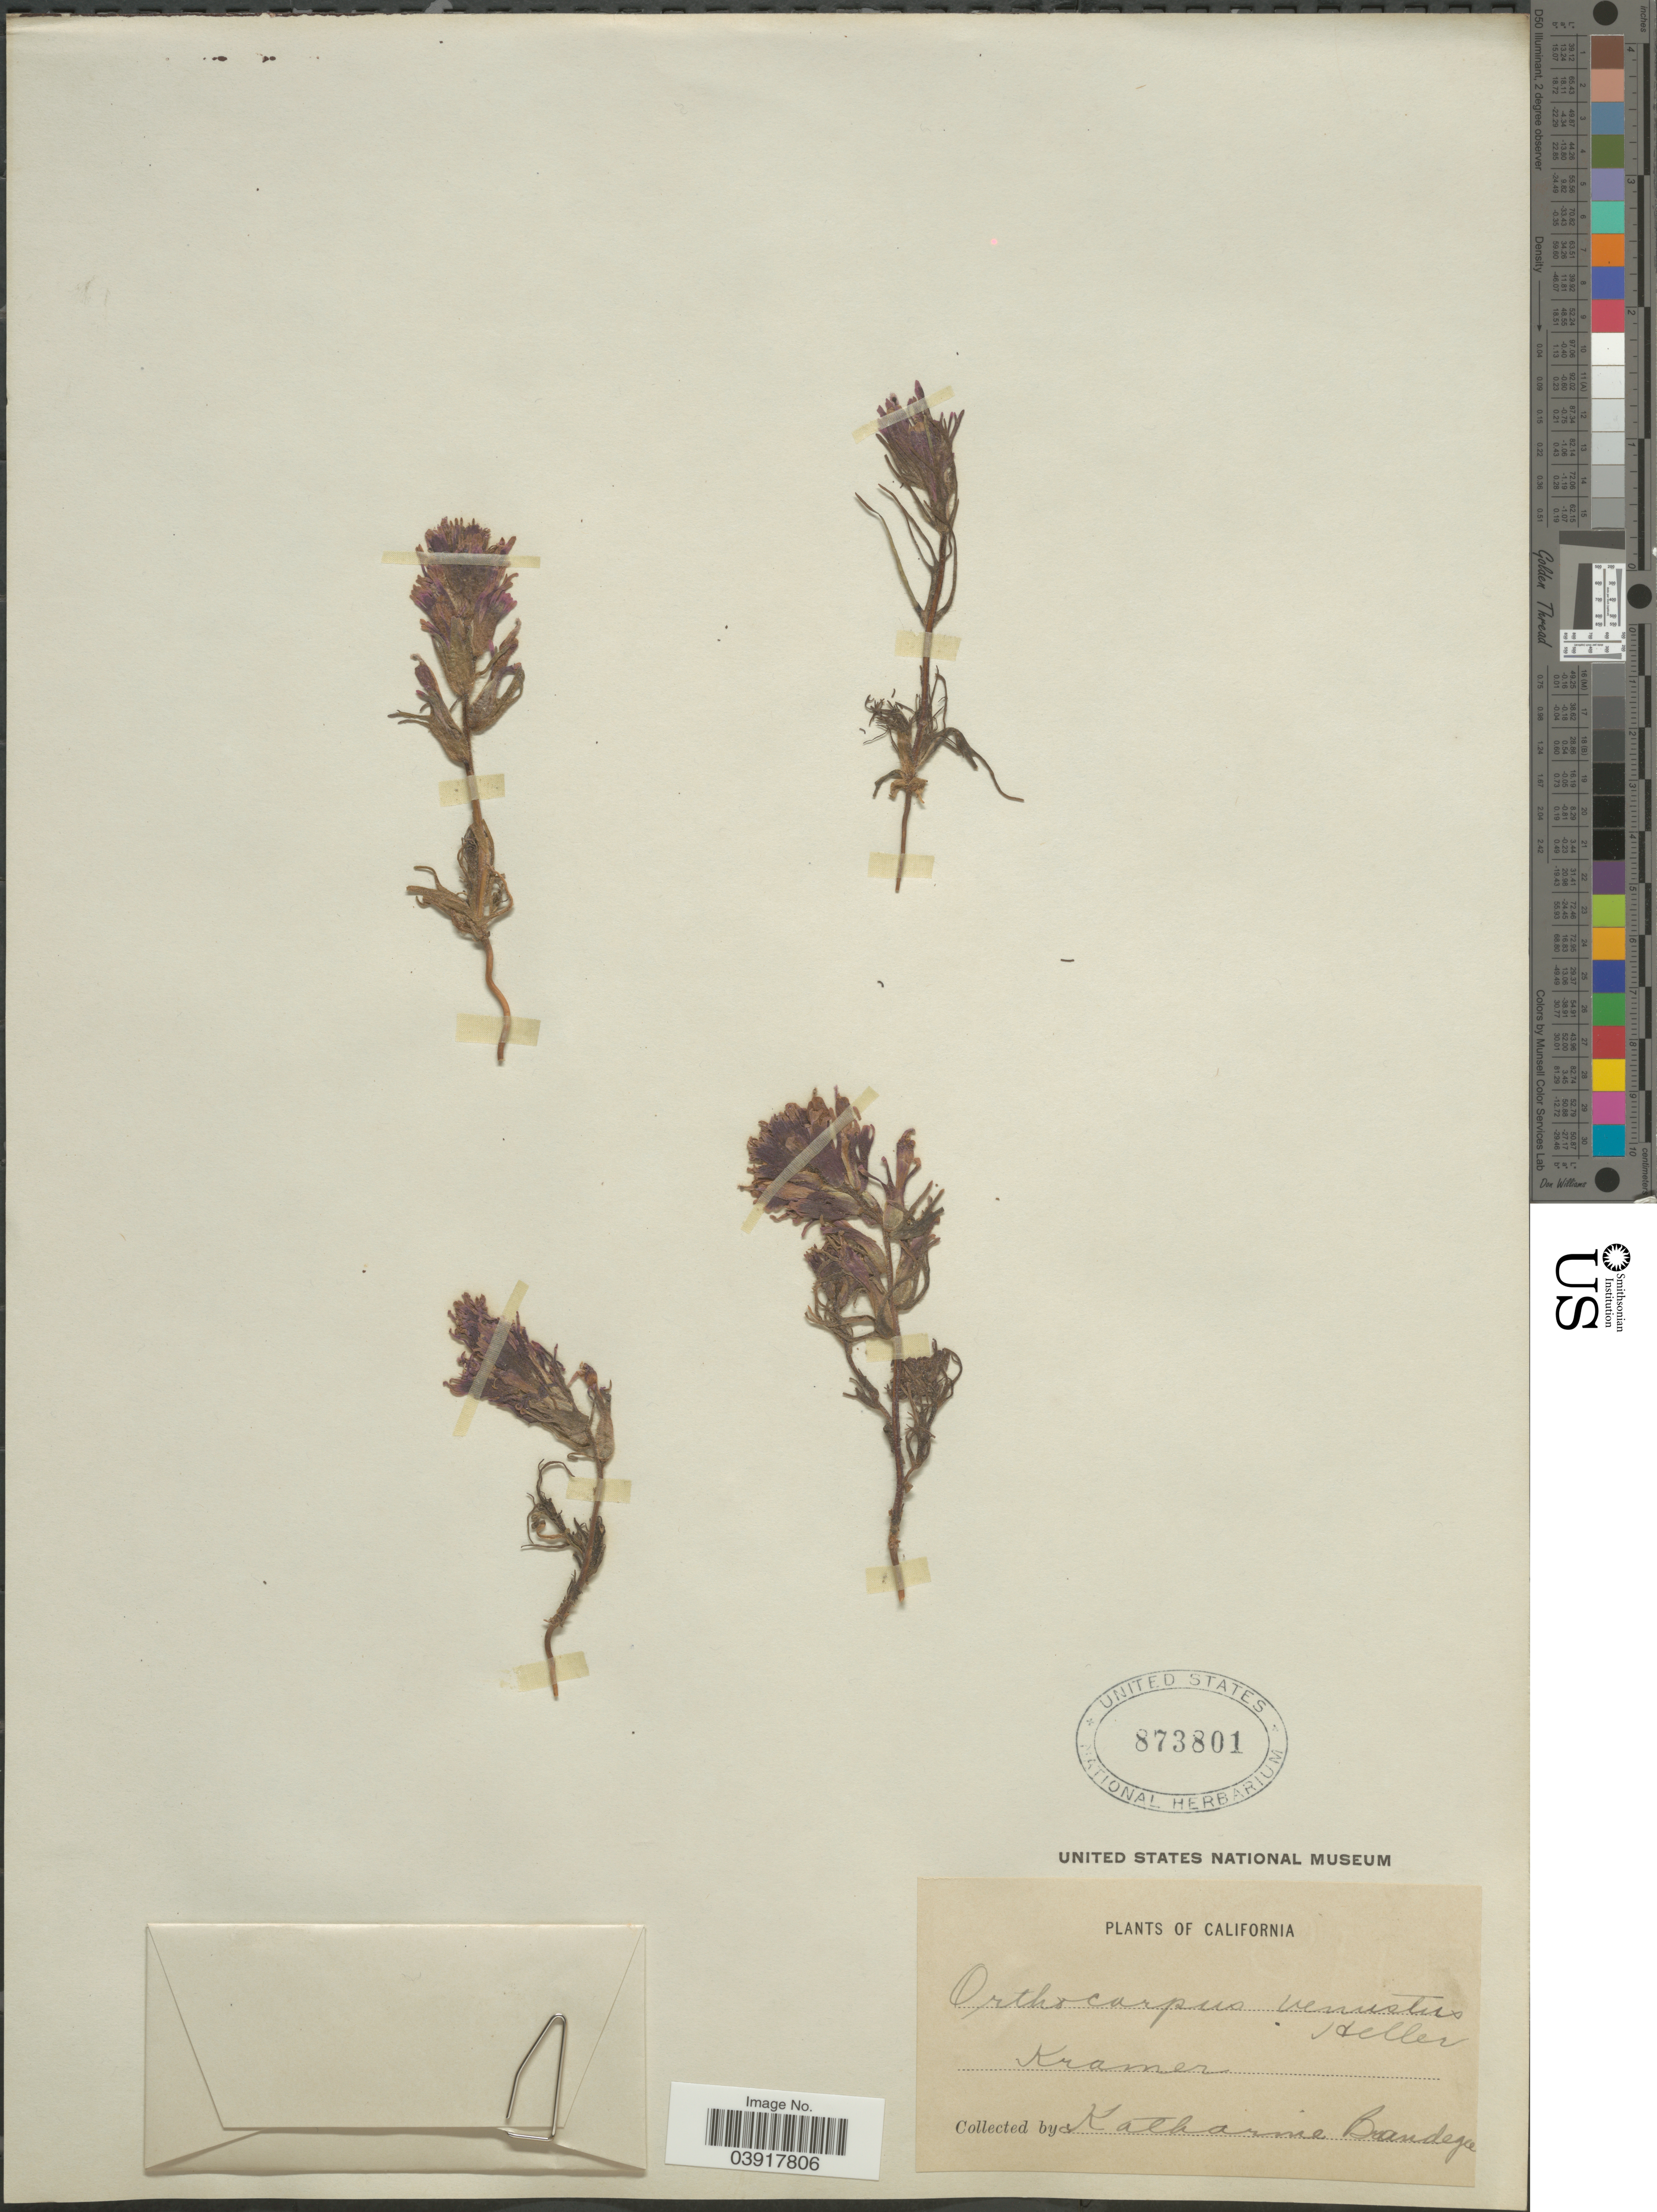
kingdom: Plantae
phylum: Tracheophyta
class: Magnoliopsida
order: Lamiales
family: Orobanchaceae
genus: Orthocarpus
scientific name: Orthocarpus ornatus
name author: A. Heller ex Jeps.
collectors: M. K. Brandegee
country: United States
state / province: California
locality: Kramer.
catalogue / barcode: US 873801